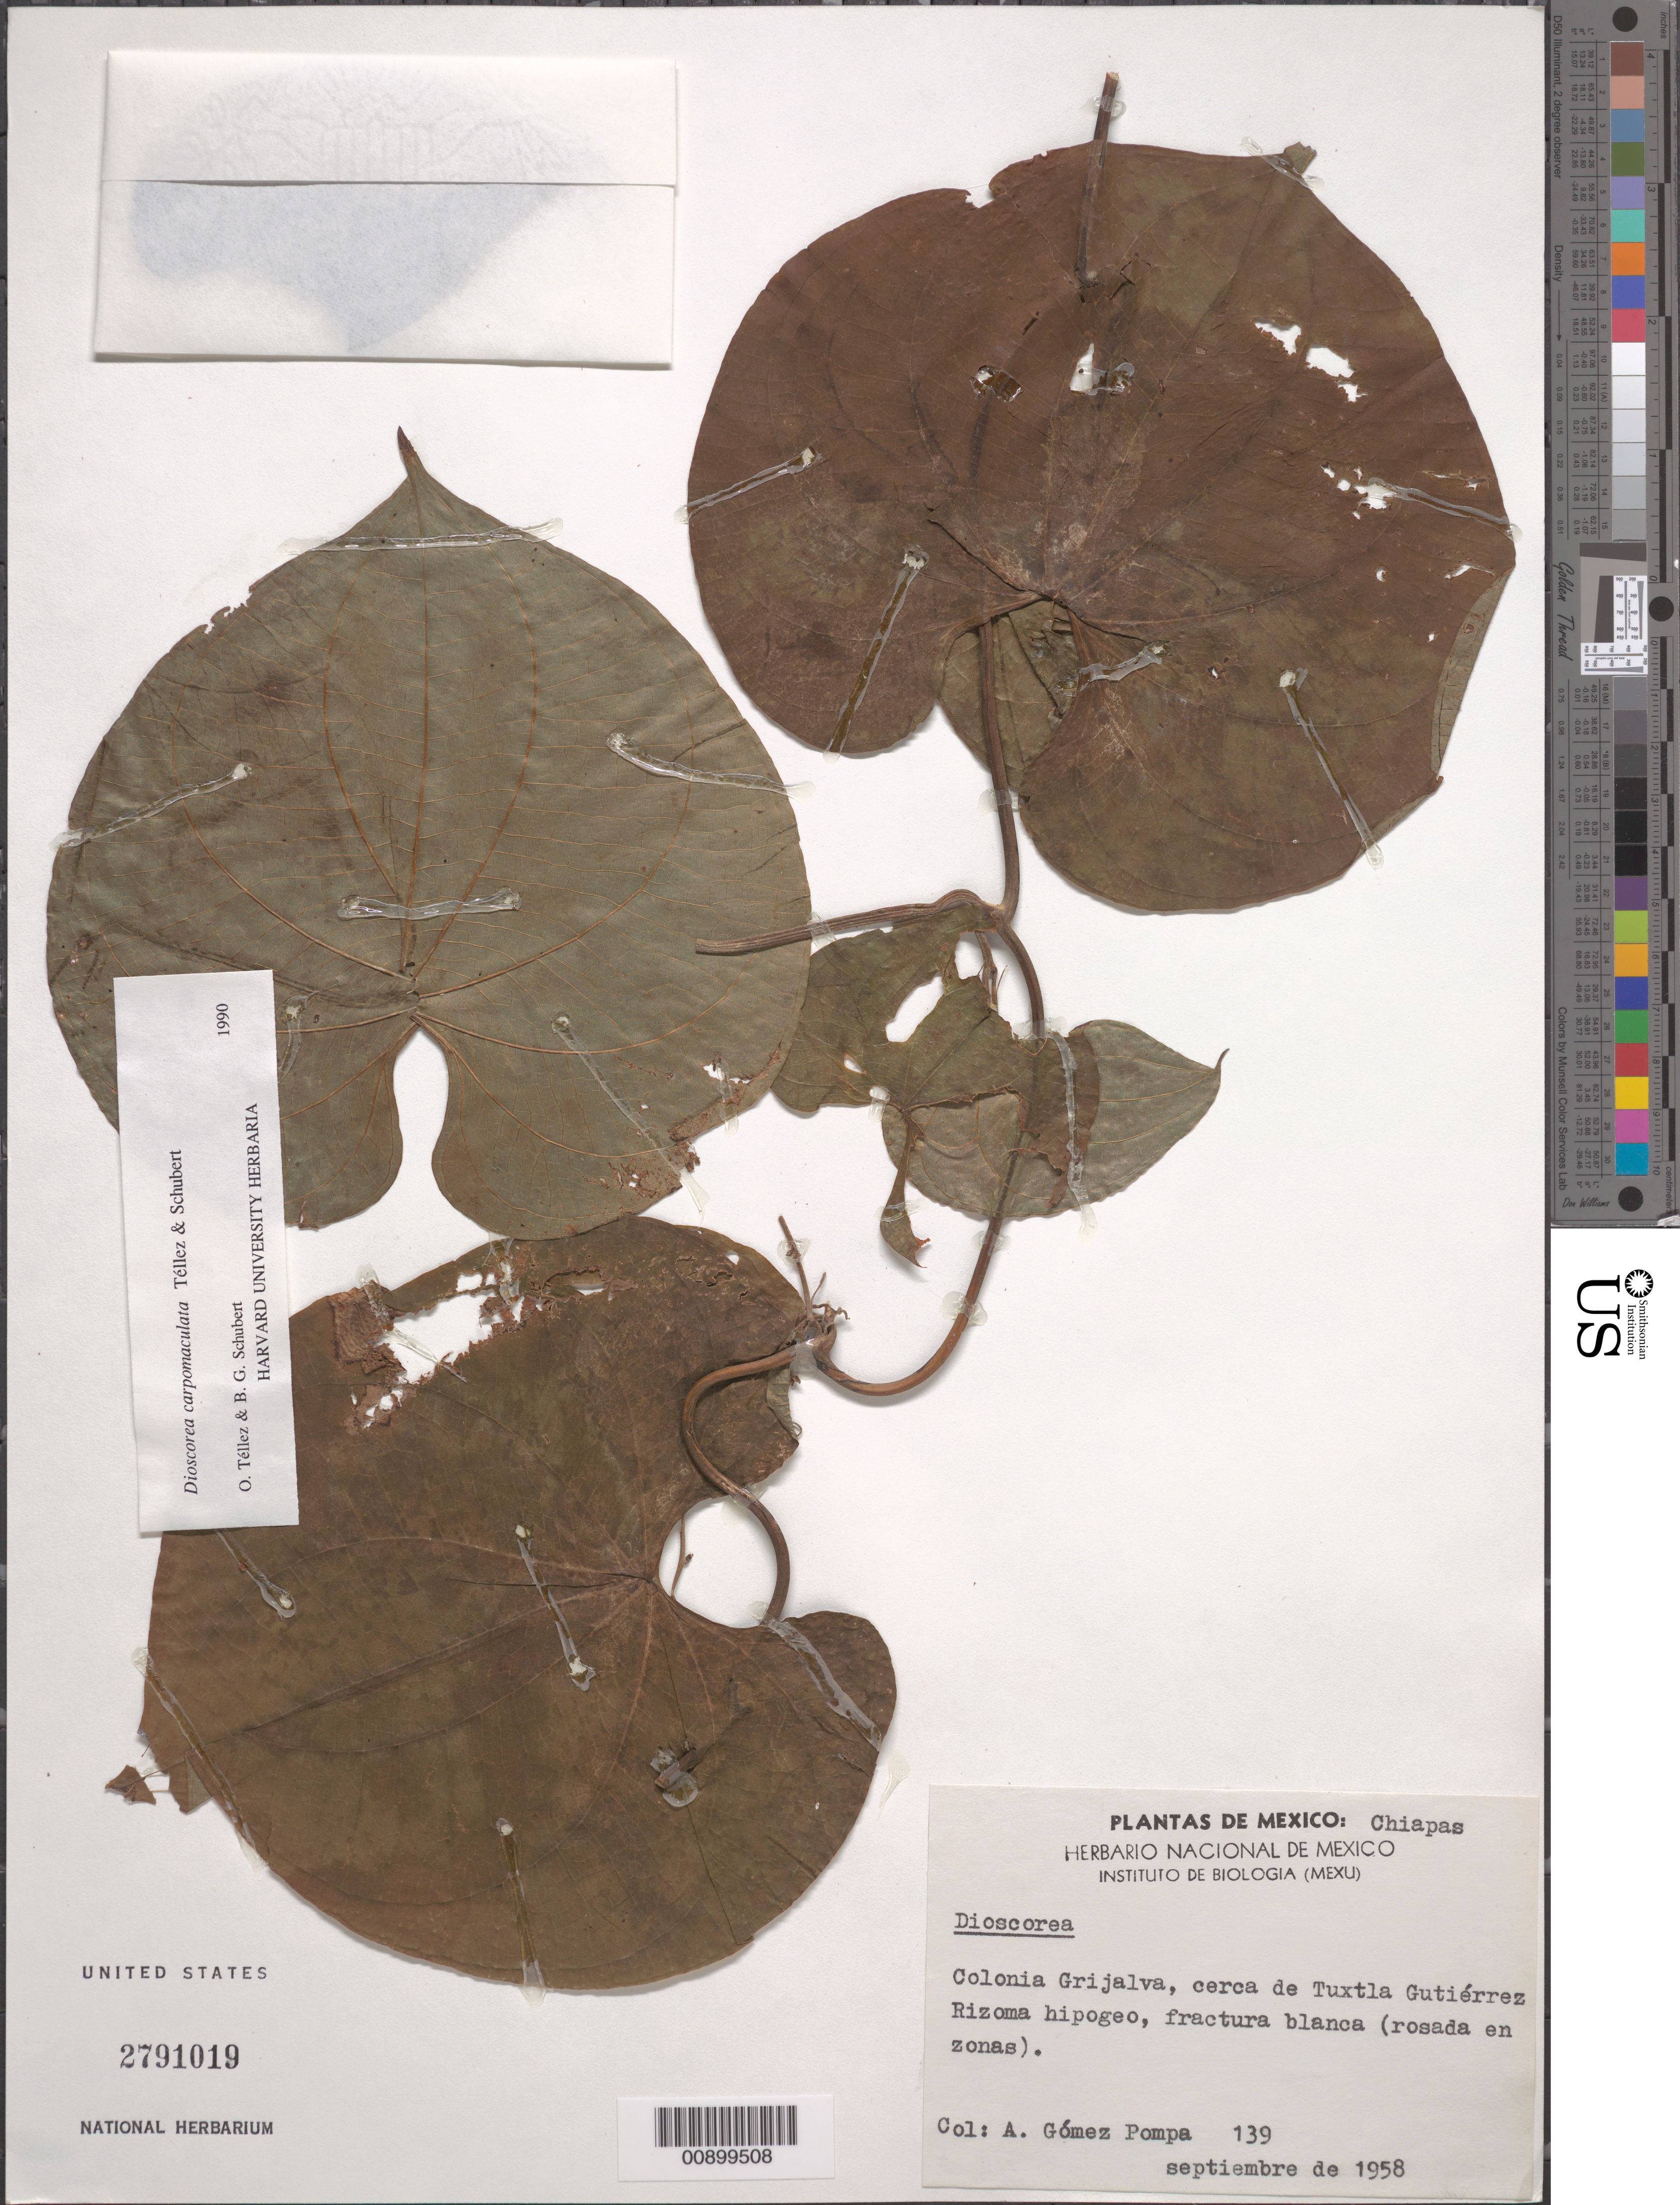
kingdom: Plantae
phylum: Tracheophyta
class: Liliopsida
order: Dioscoreales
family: Dioscoreaceae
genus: Dioscorea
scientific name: Dioscorea carpomaculata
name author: O. Téllez & B.G. Schub.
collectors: A. Gómez Pompa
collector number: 139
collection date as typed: Sep 1958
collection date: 1958-09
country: Mexico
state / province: Chiapas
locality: Colonia Grijalva, cerca de Tuxtla Gutiérrez, Chiapas.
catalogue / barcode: US 2791019